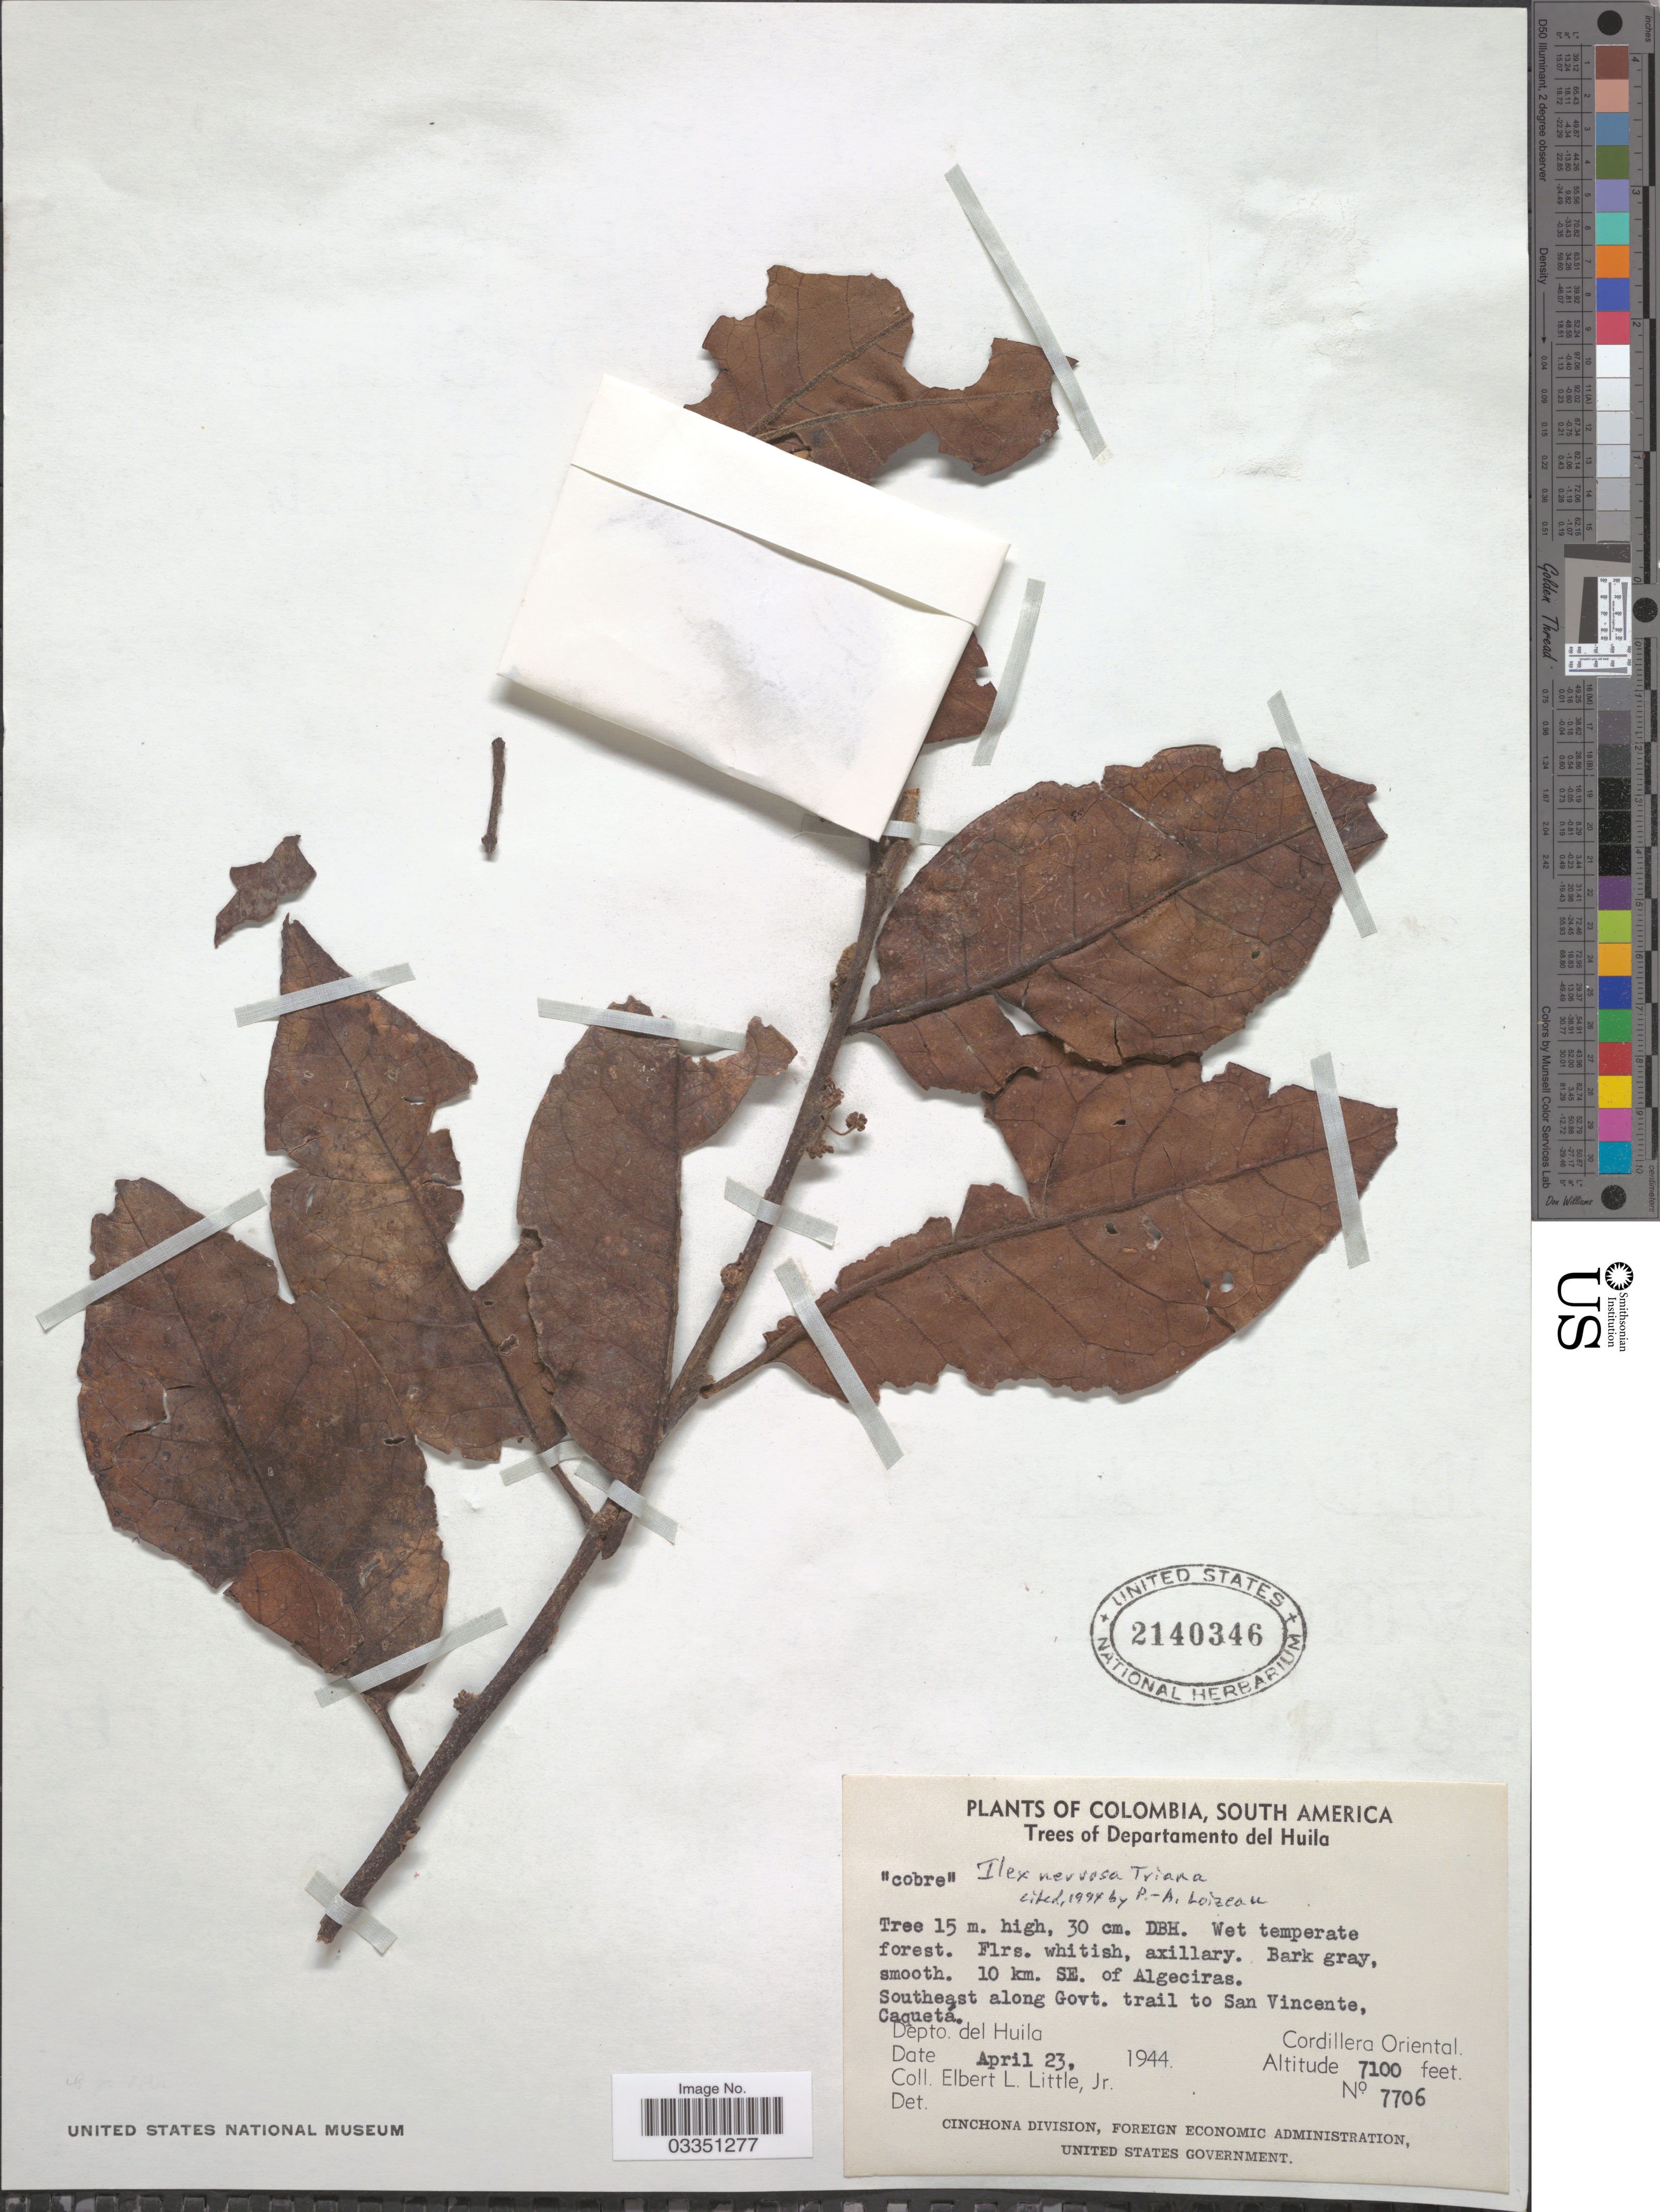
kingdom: Plantae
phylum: Tracheophyta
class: Magnoliopsida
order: Aquifoliales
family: Aquifoliaceae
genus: Ilex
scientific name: Ilex nervosa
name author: Triana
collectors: E. L. Little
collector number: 7706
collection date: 1944-04-23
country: Colombia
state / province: Huila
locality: Departamento del Huila. 10 km. SE. of Algeciras. Southeast along Govt. trail to San Vincente, Caquetá. Depto. del Huila. Cordillera Oriental.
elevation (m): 2164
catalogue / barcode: US 2140346